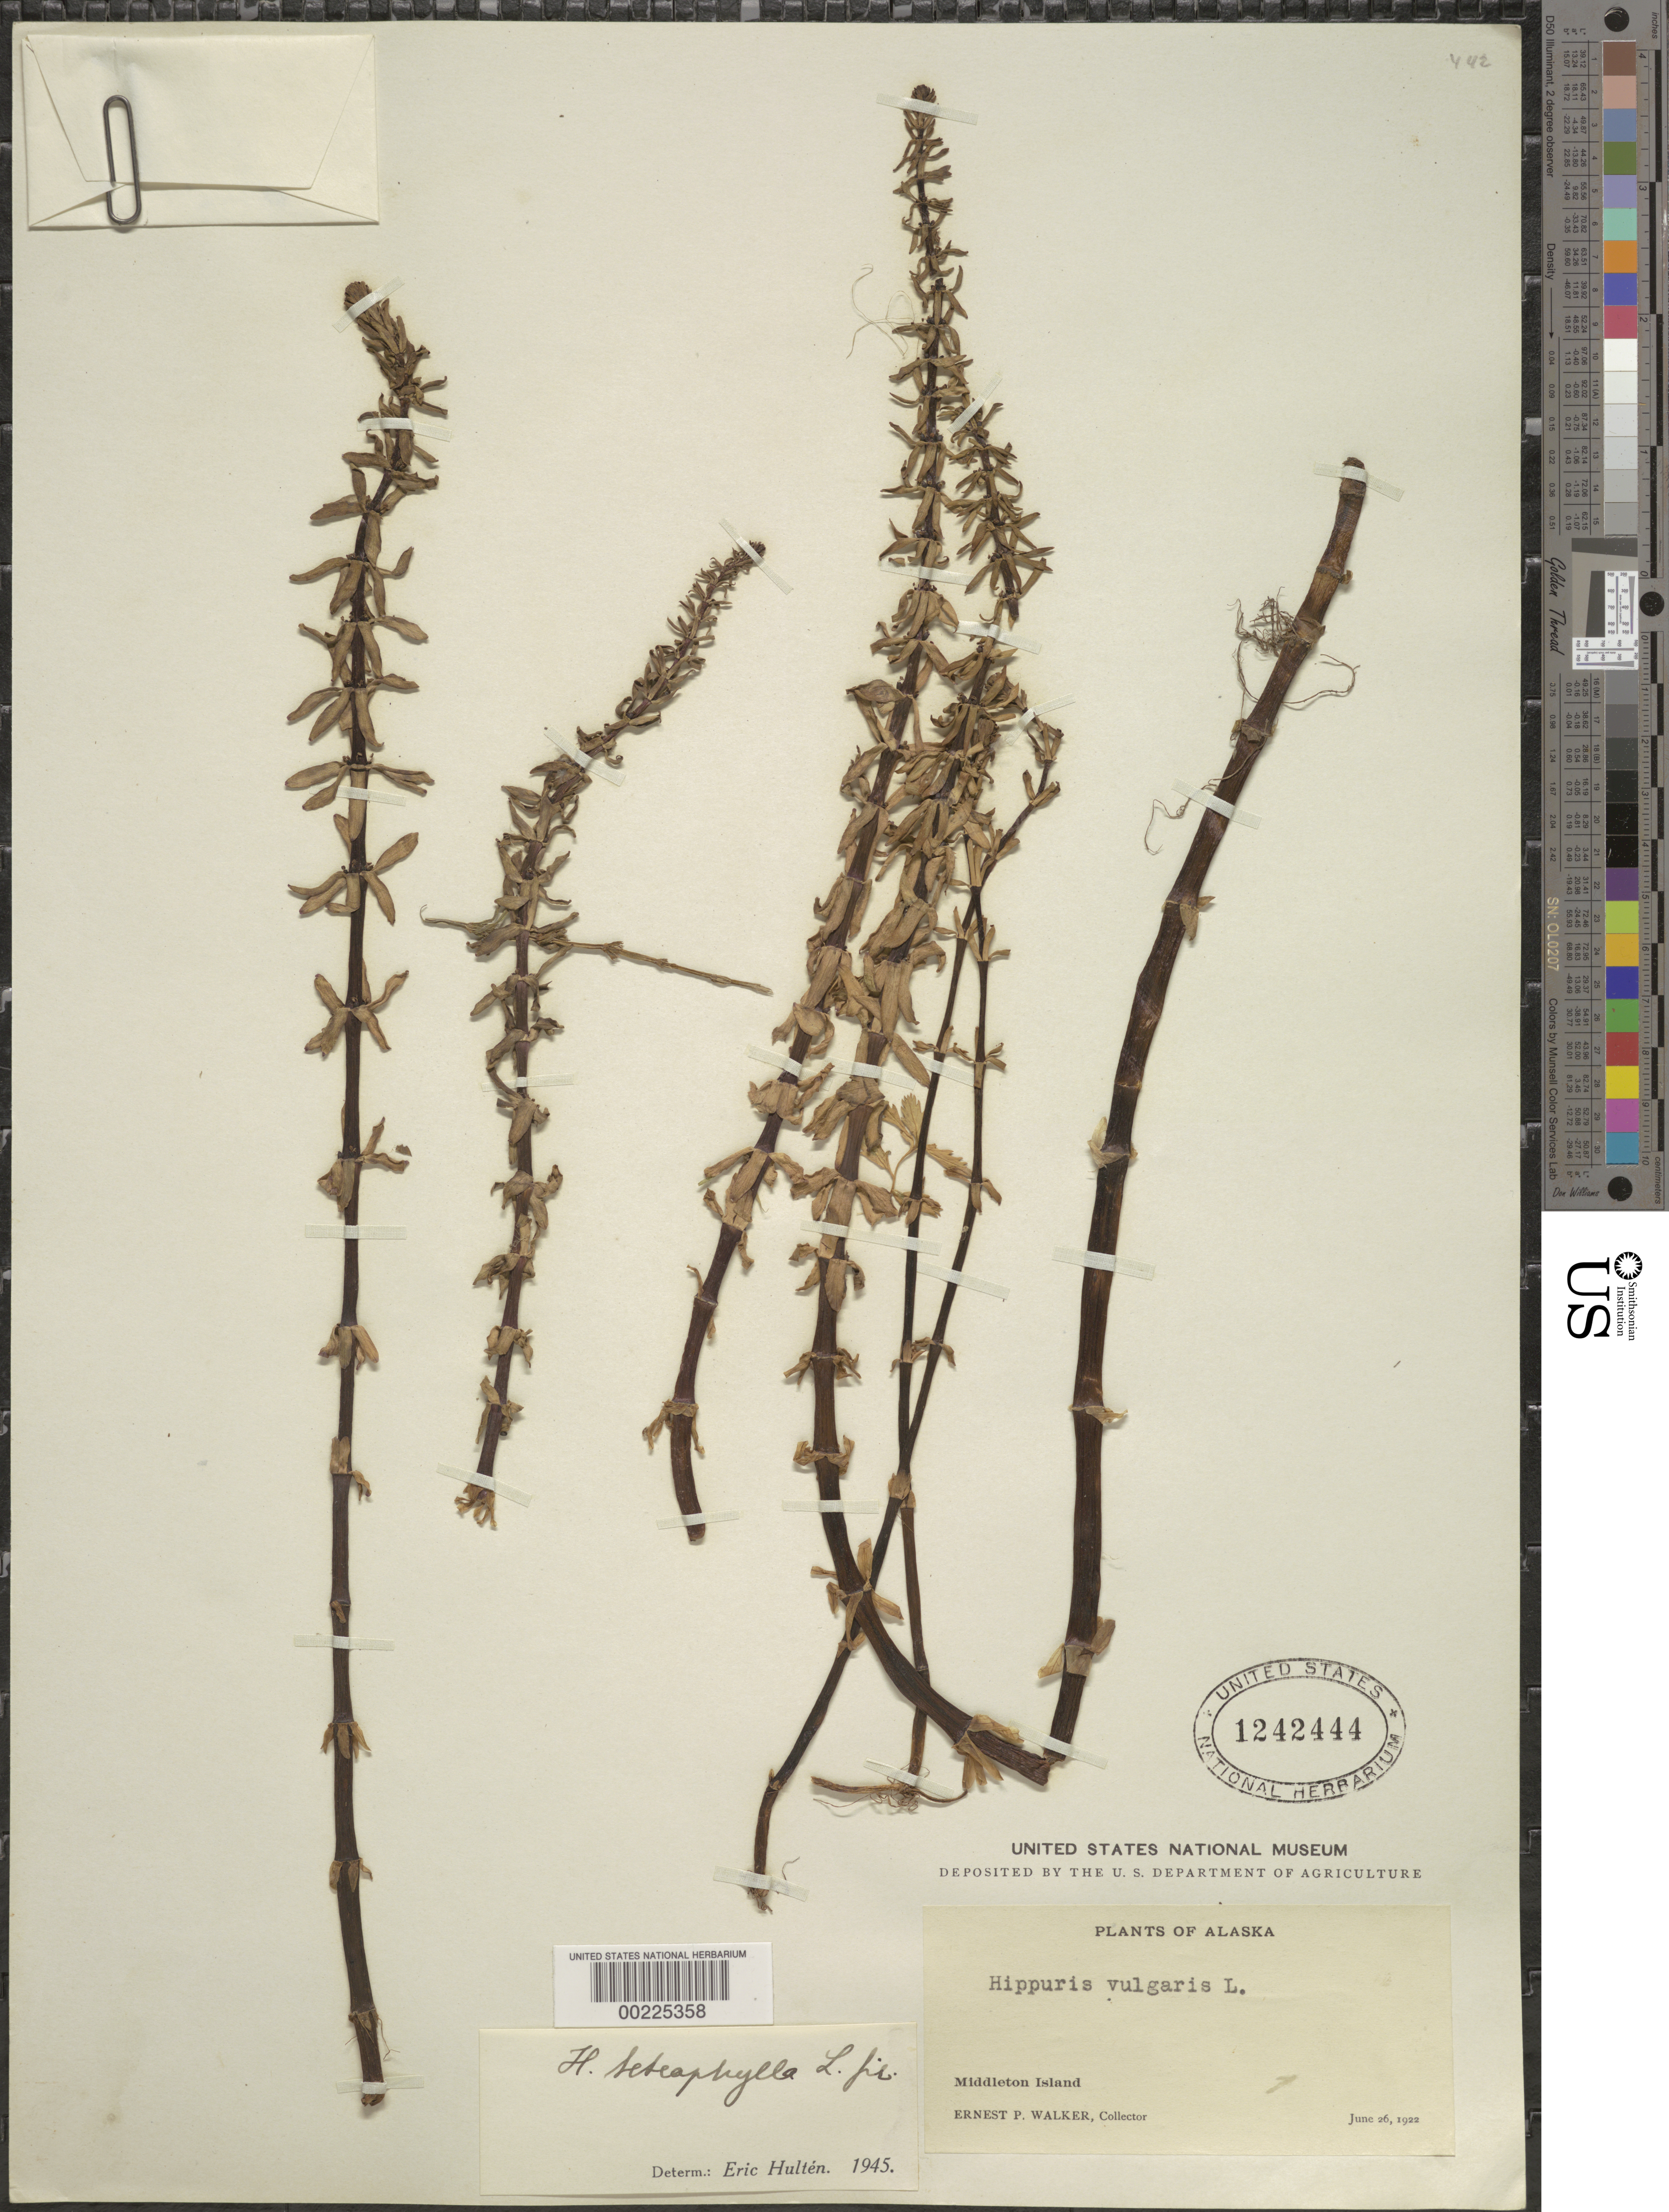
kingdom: Plantae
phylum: Tracheophyta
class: Magnoliopsida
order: Lamiales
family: Plantaginaceae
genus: Hippuris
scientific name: Hippuris tetraphylla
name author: L. f.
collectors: E. Walker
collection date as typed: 26 Jun 1922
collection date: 1922-06-26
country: United States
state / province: Alaska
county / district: Valdez-cordova Census Area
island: Middleton Island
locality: Middleton island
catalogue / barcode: US 1242444